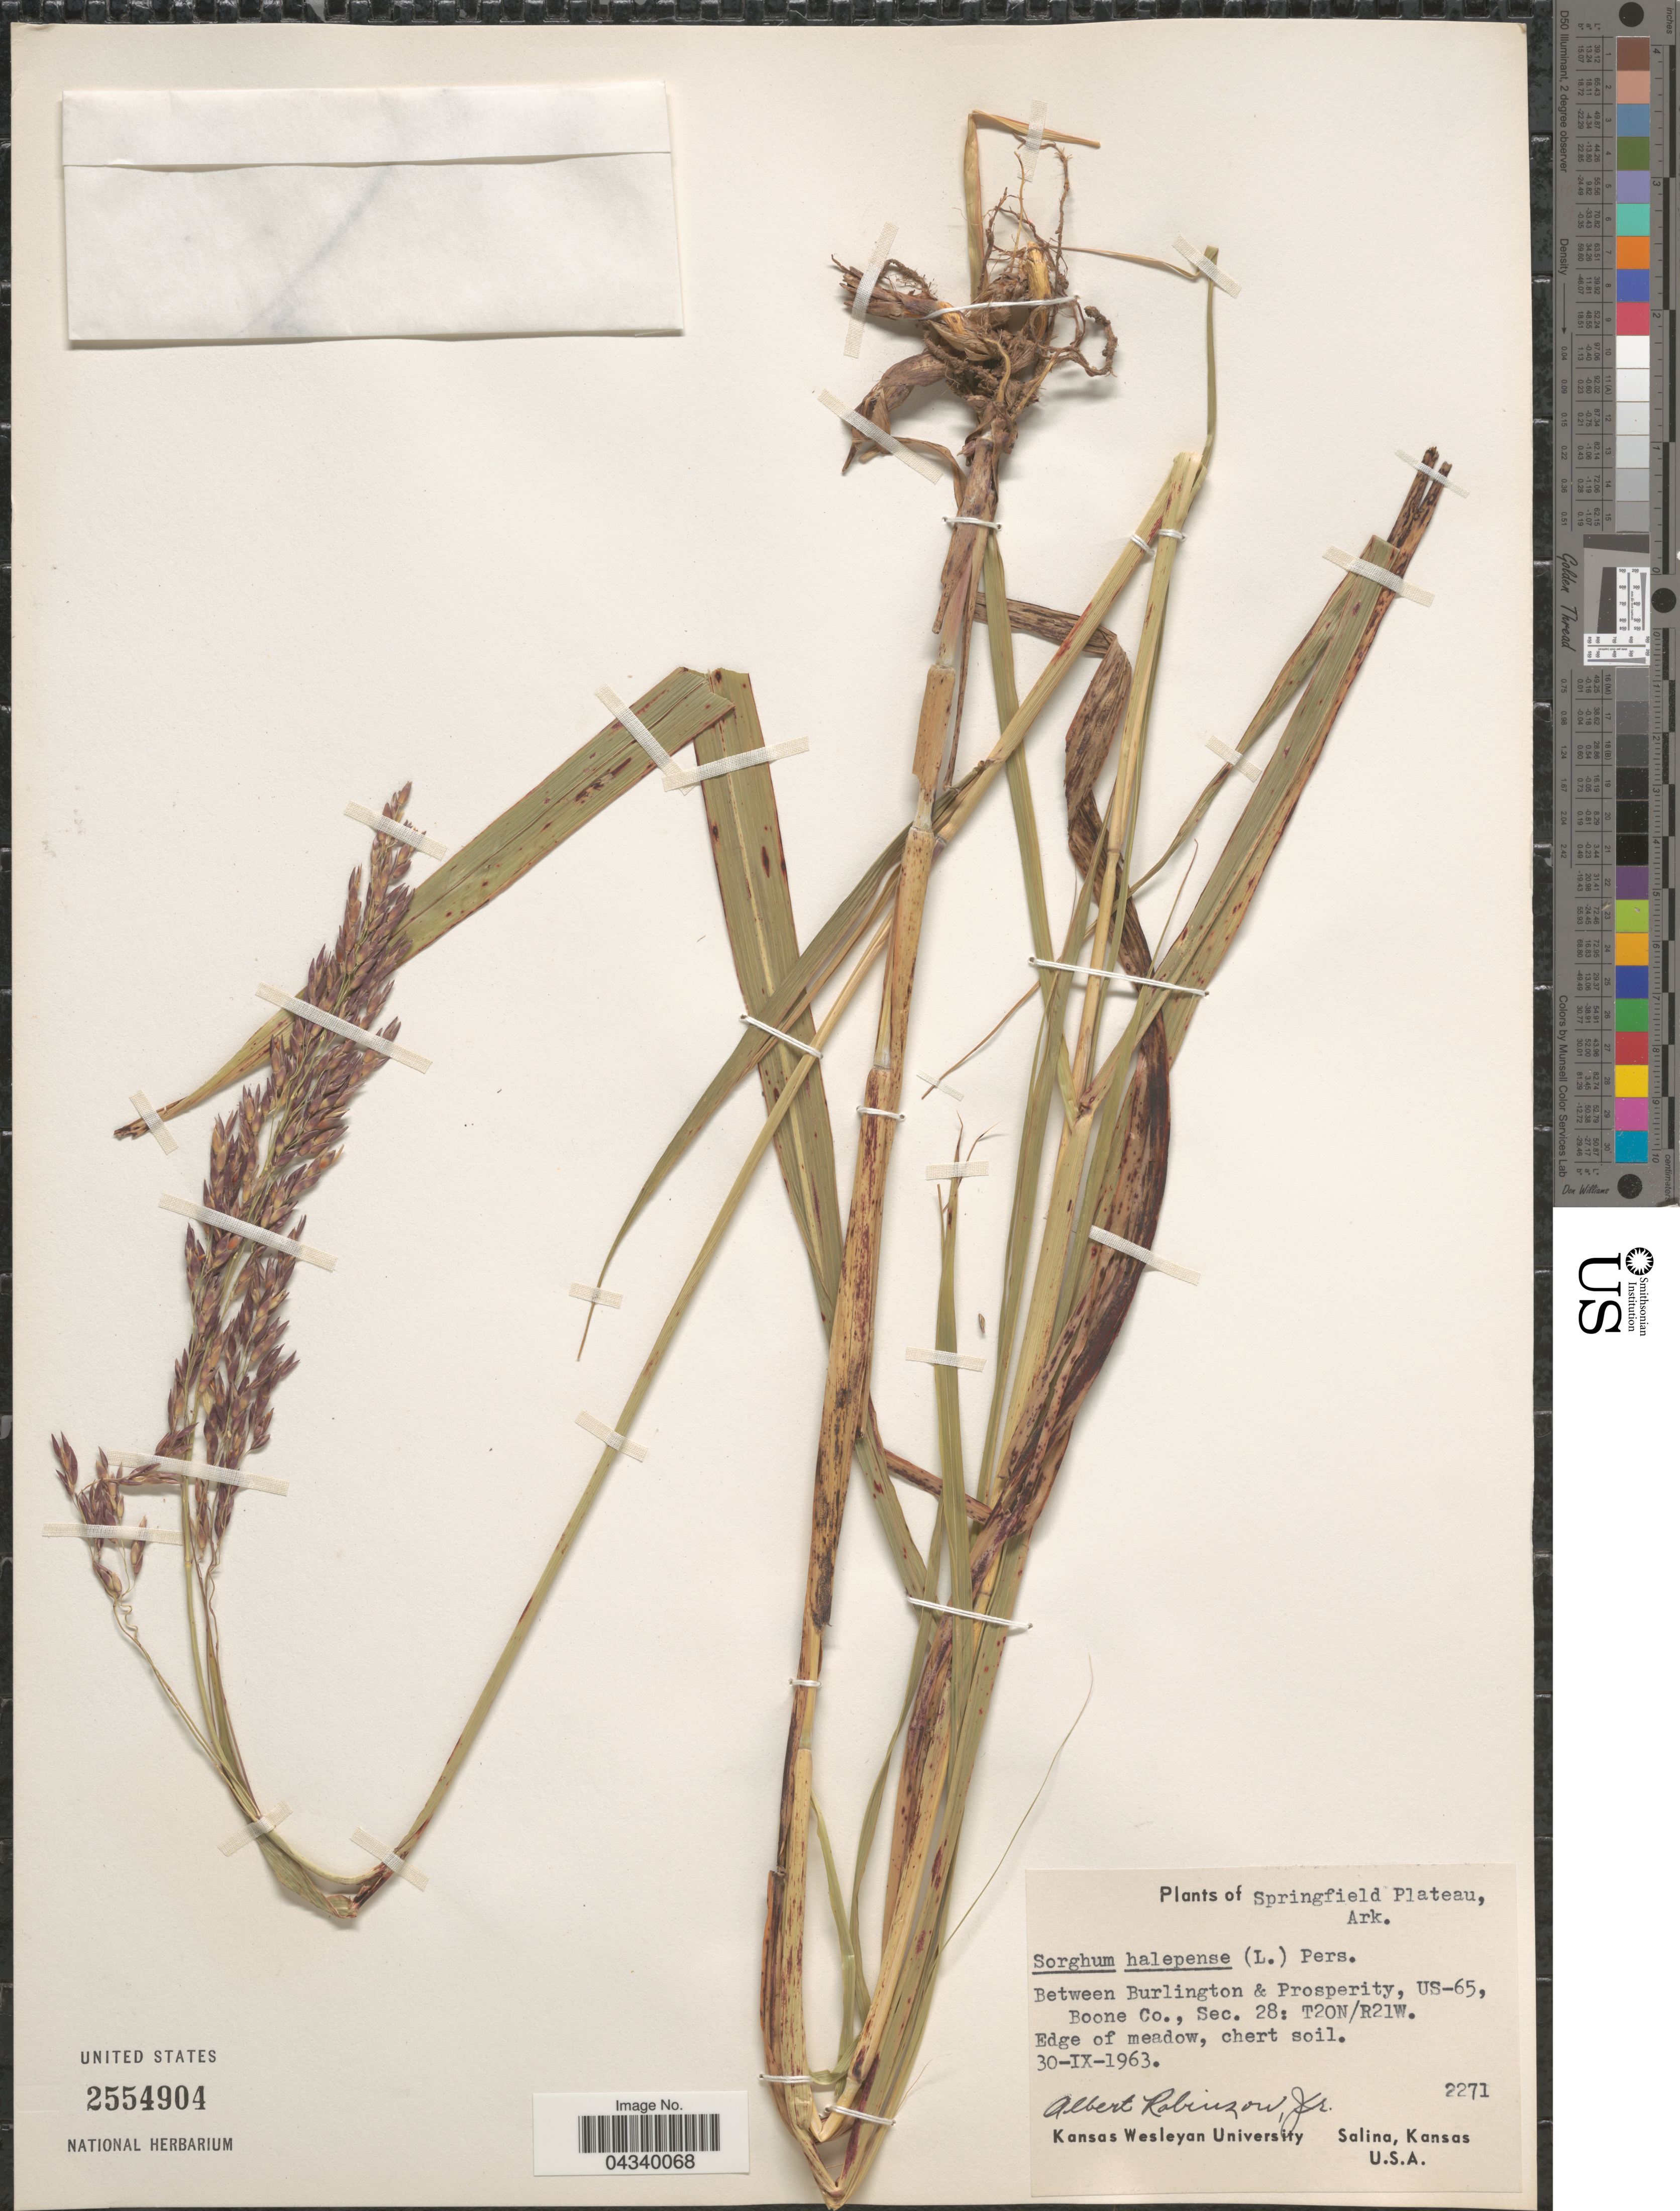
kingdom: Plantae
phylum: Tracheophyta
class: Liliopsida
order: Poales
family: Poaceae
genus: Sorghum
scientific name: Sorghum halepense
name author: (L.) Pers.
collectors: A. Robinson Jr.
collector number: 2271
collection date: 1963-09-30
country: United States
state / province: Arkansas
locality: Springfield Plateau. Between Burlington & Prosperity, US-65, Boone Co., Sec. 28: T20N/R21W. Edge of meadow.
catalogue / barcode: US 2554904